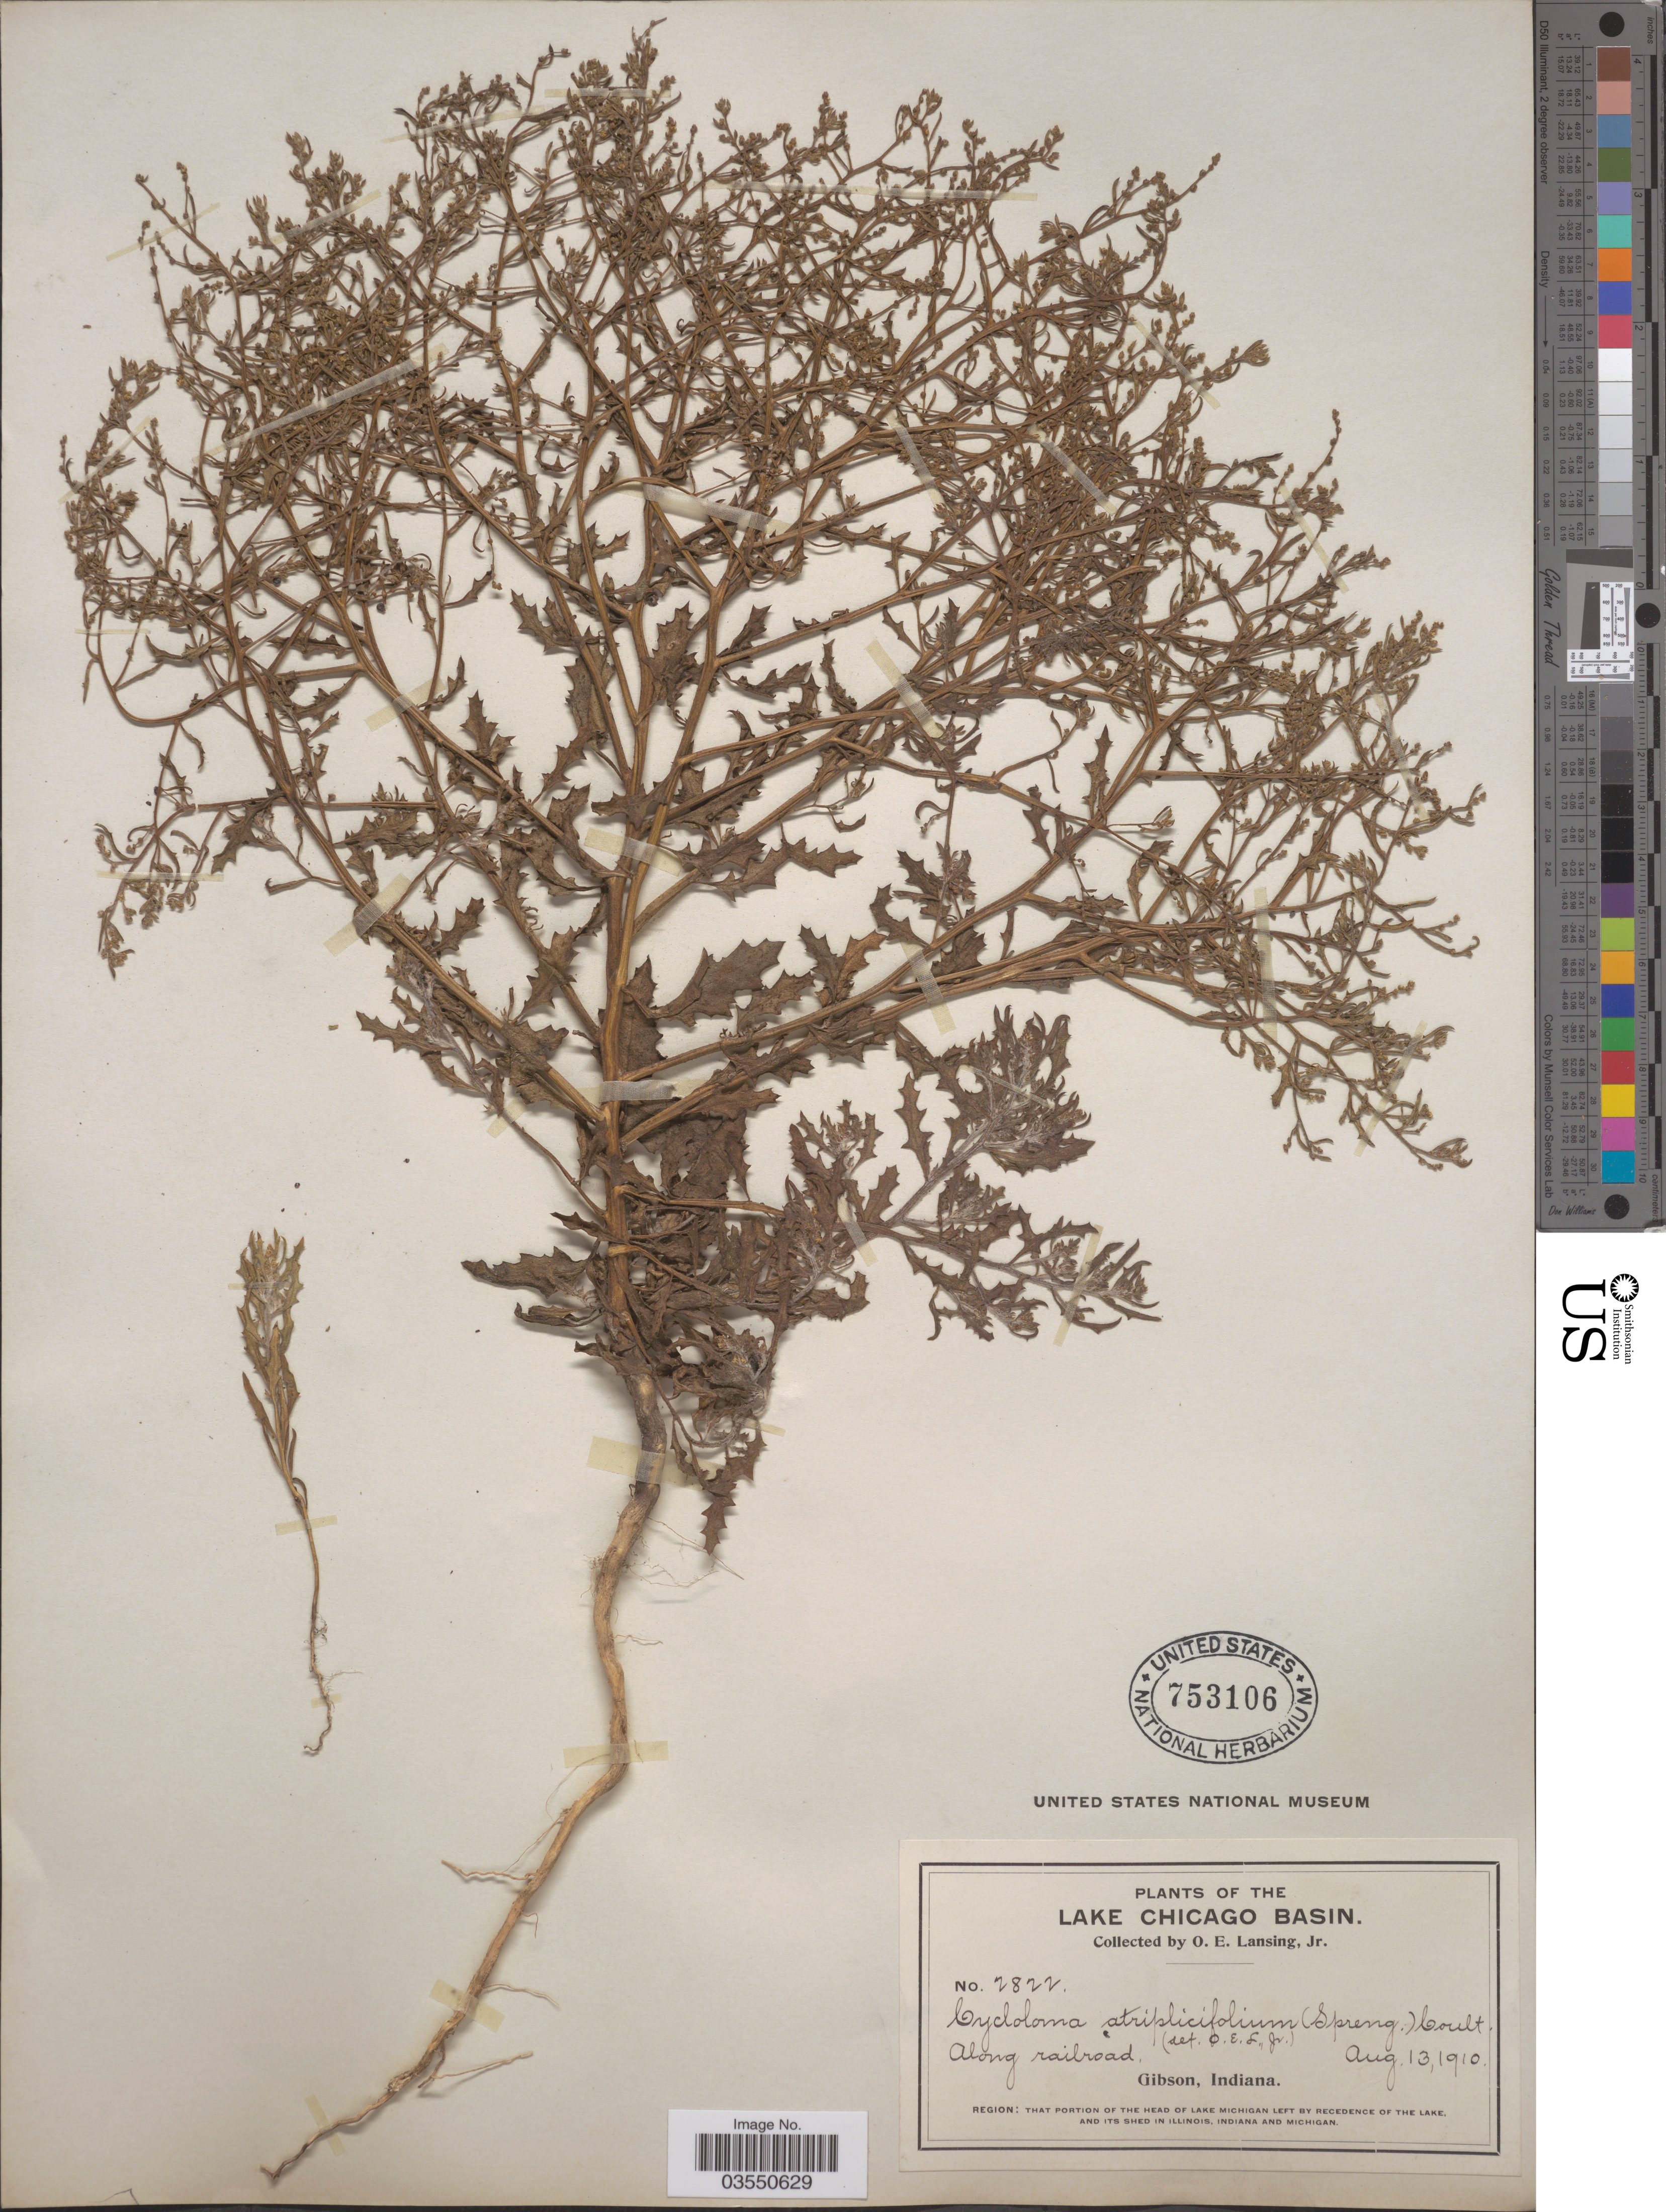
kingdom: Plantae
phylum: Tracheophyta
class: Magnoliopsida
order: Caryophyllales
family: Amaranthaceae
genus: Dysphania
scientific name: Dysphania atriplicifolia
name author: (Spreng.) G. Kadereit et al.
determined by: U.S. National Herbarium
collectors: O. Lansing Jr.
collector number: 2822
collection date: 1910-08-13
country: United States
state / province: Indiana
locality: Lake Chigaco Basin. Along railroad, Gibson. Region: that portion of the head of Lake Michigan left by Recedence of the lake [unsure placement].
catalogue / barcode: US 753106